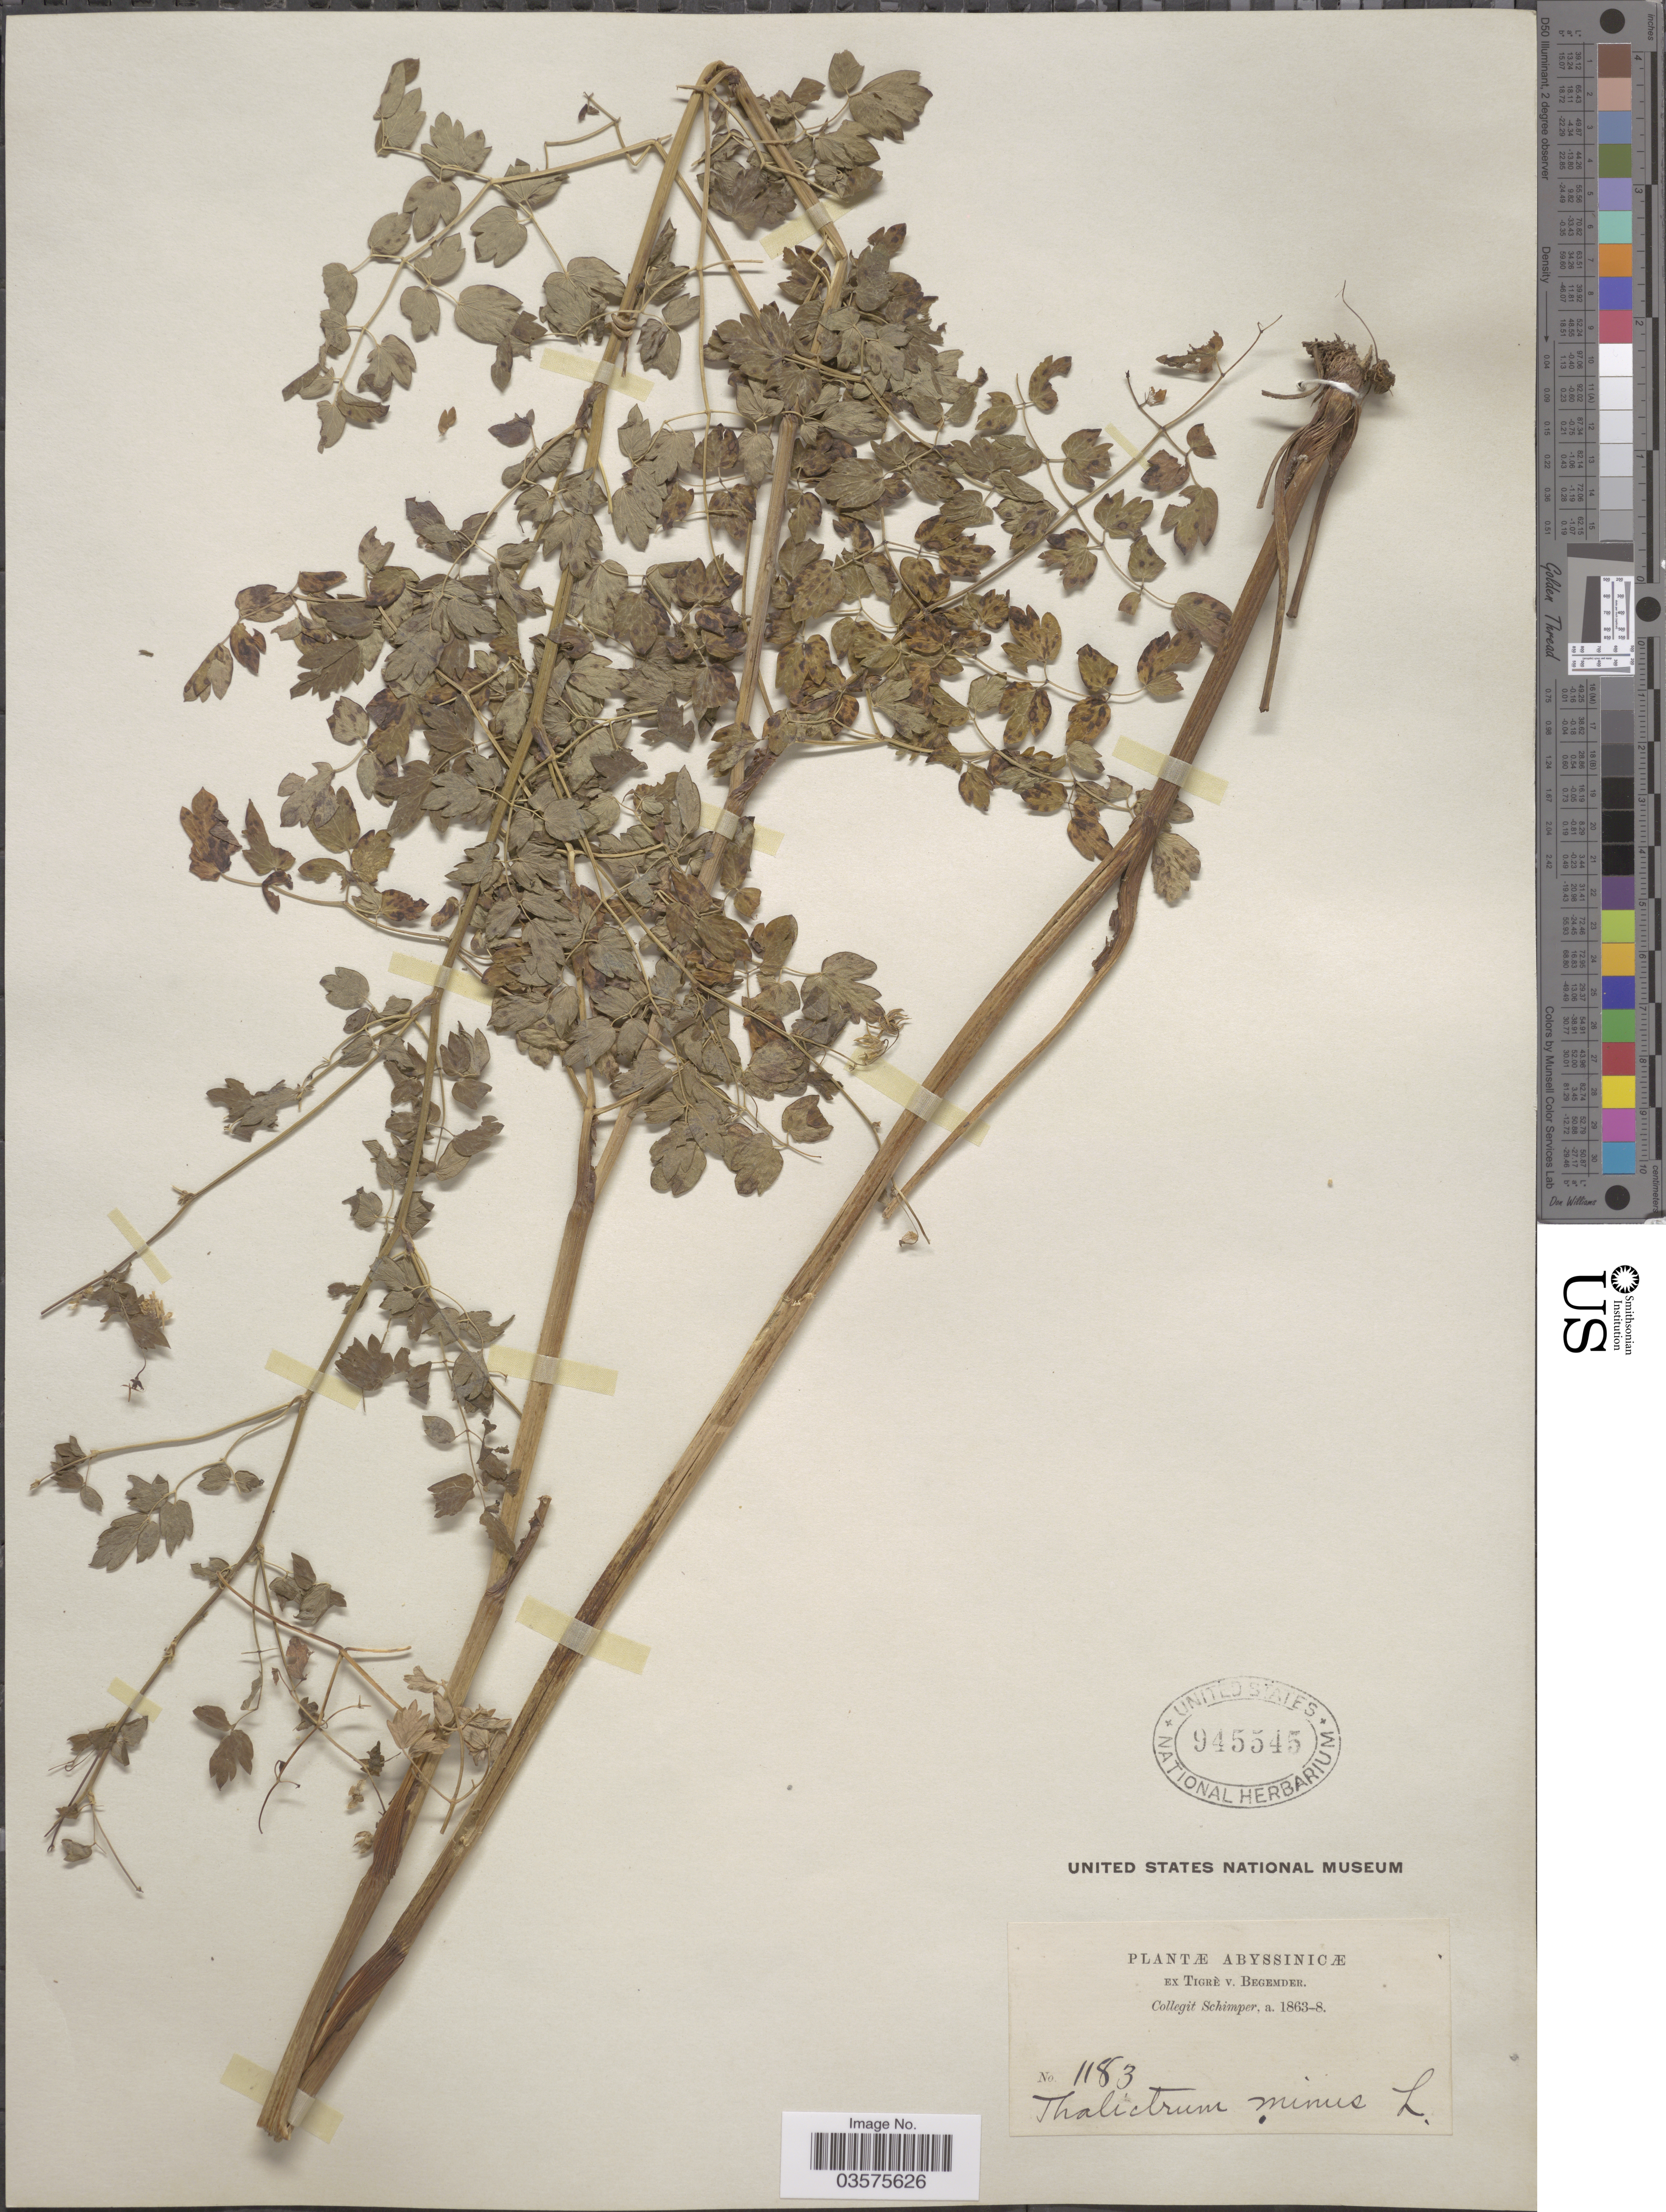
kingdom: Plantae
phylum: Tracheophyta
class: Magnoliopsida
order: Ranunculales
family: Ranunculaceae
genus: Thalictrum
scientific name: Thalictrum minus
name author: L.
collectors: -. Schimper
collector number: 1183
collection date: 1863/1868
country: Ethiopia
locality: Abyssinicæ.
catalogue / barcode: US 945545